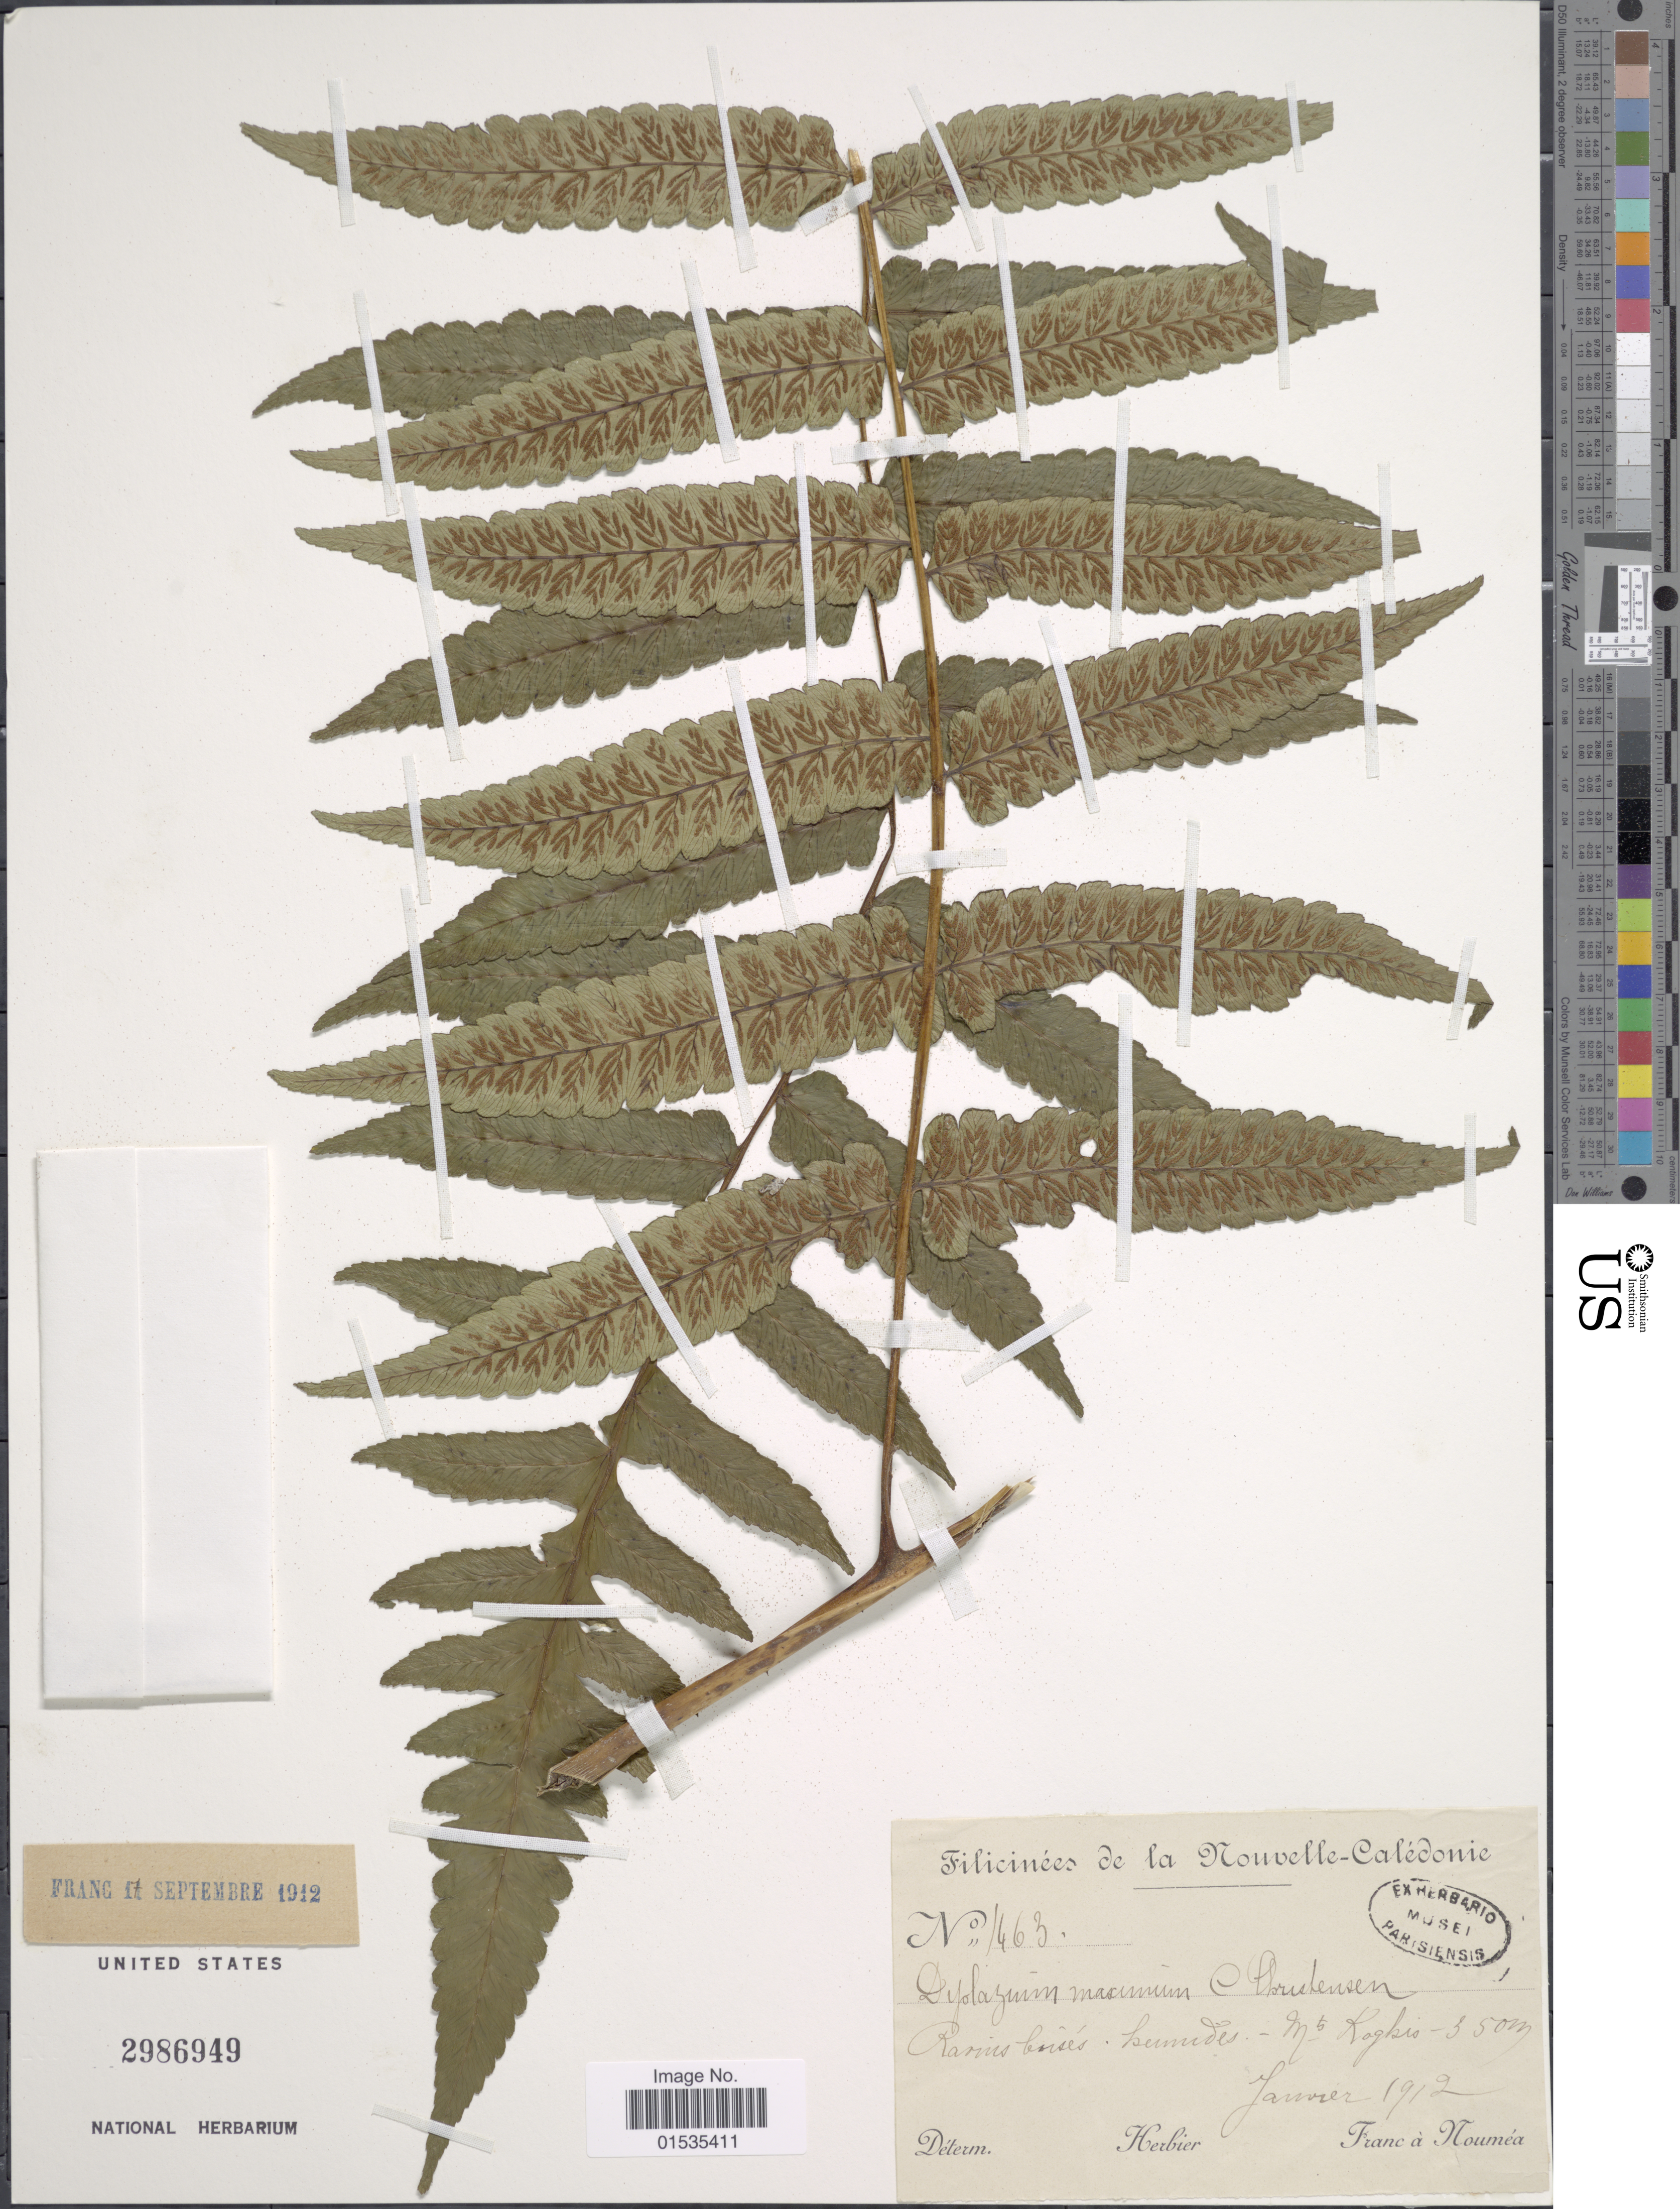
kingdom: Plantae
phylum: Tracheophyta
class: Polypodiopsida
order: Polypodiales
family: Athyriaceae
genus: Diplazium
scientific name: Diplazium maximum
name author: (D. Don) C. Chr.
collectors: Franc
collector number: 1463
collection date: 1912-01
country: New Caledonia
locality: Ravins boises, humides - Mts Koghis.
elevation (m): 350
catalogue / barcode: US 2986949